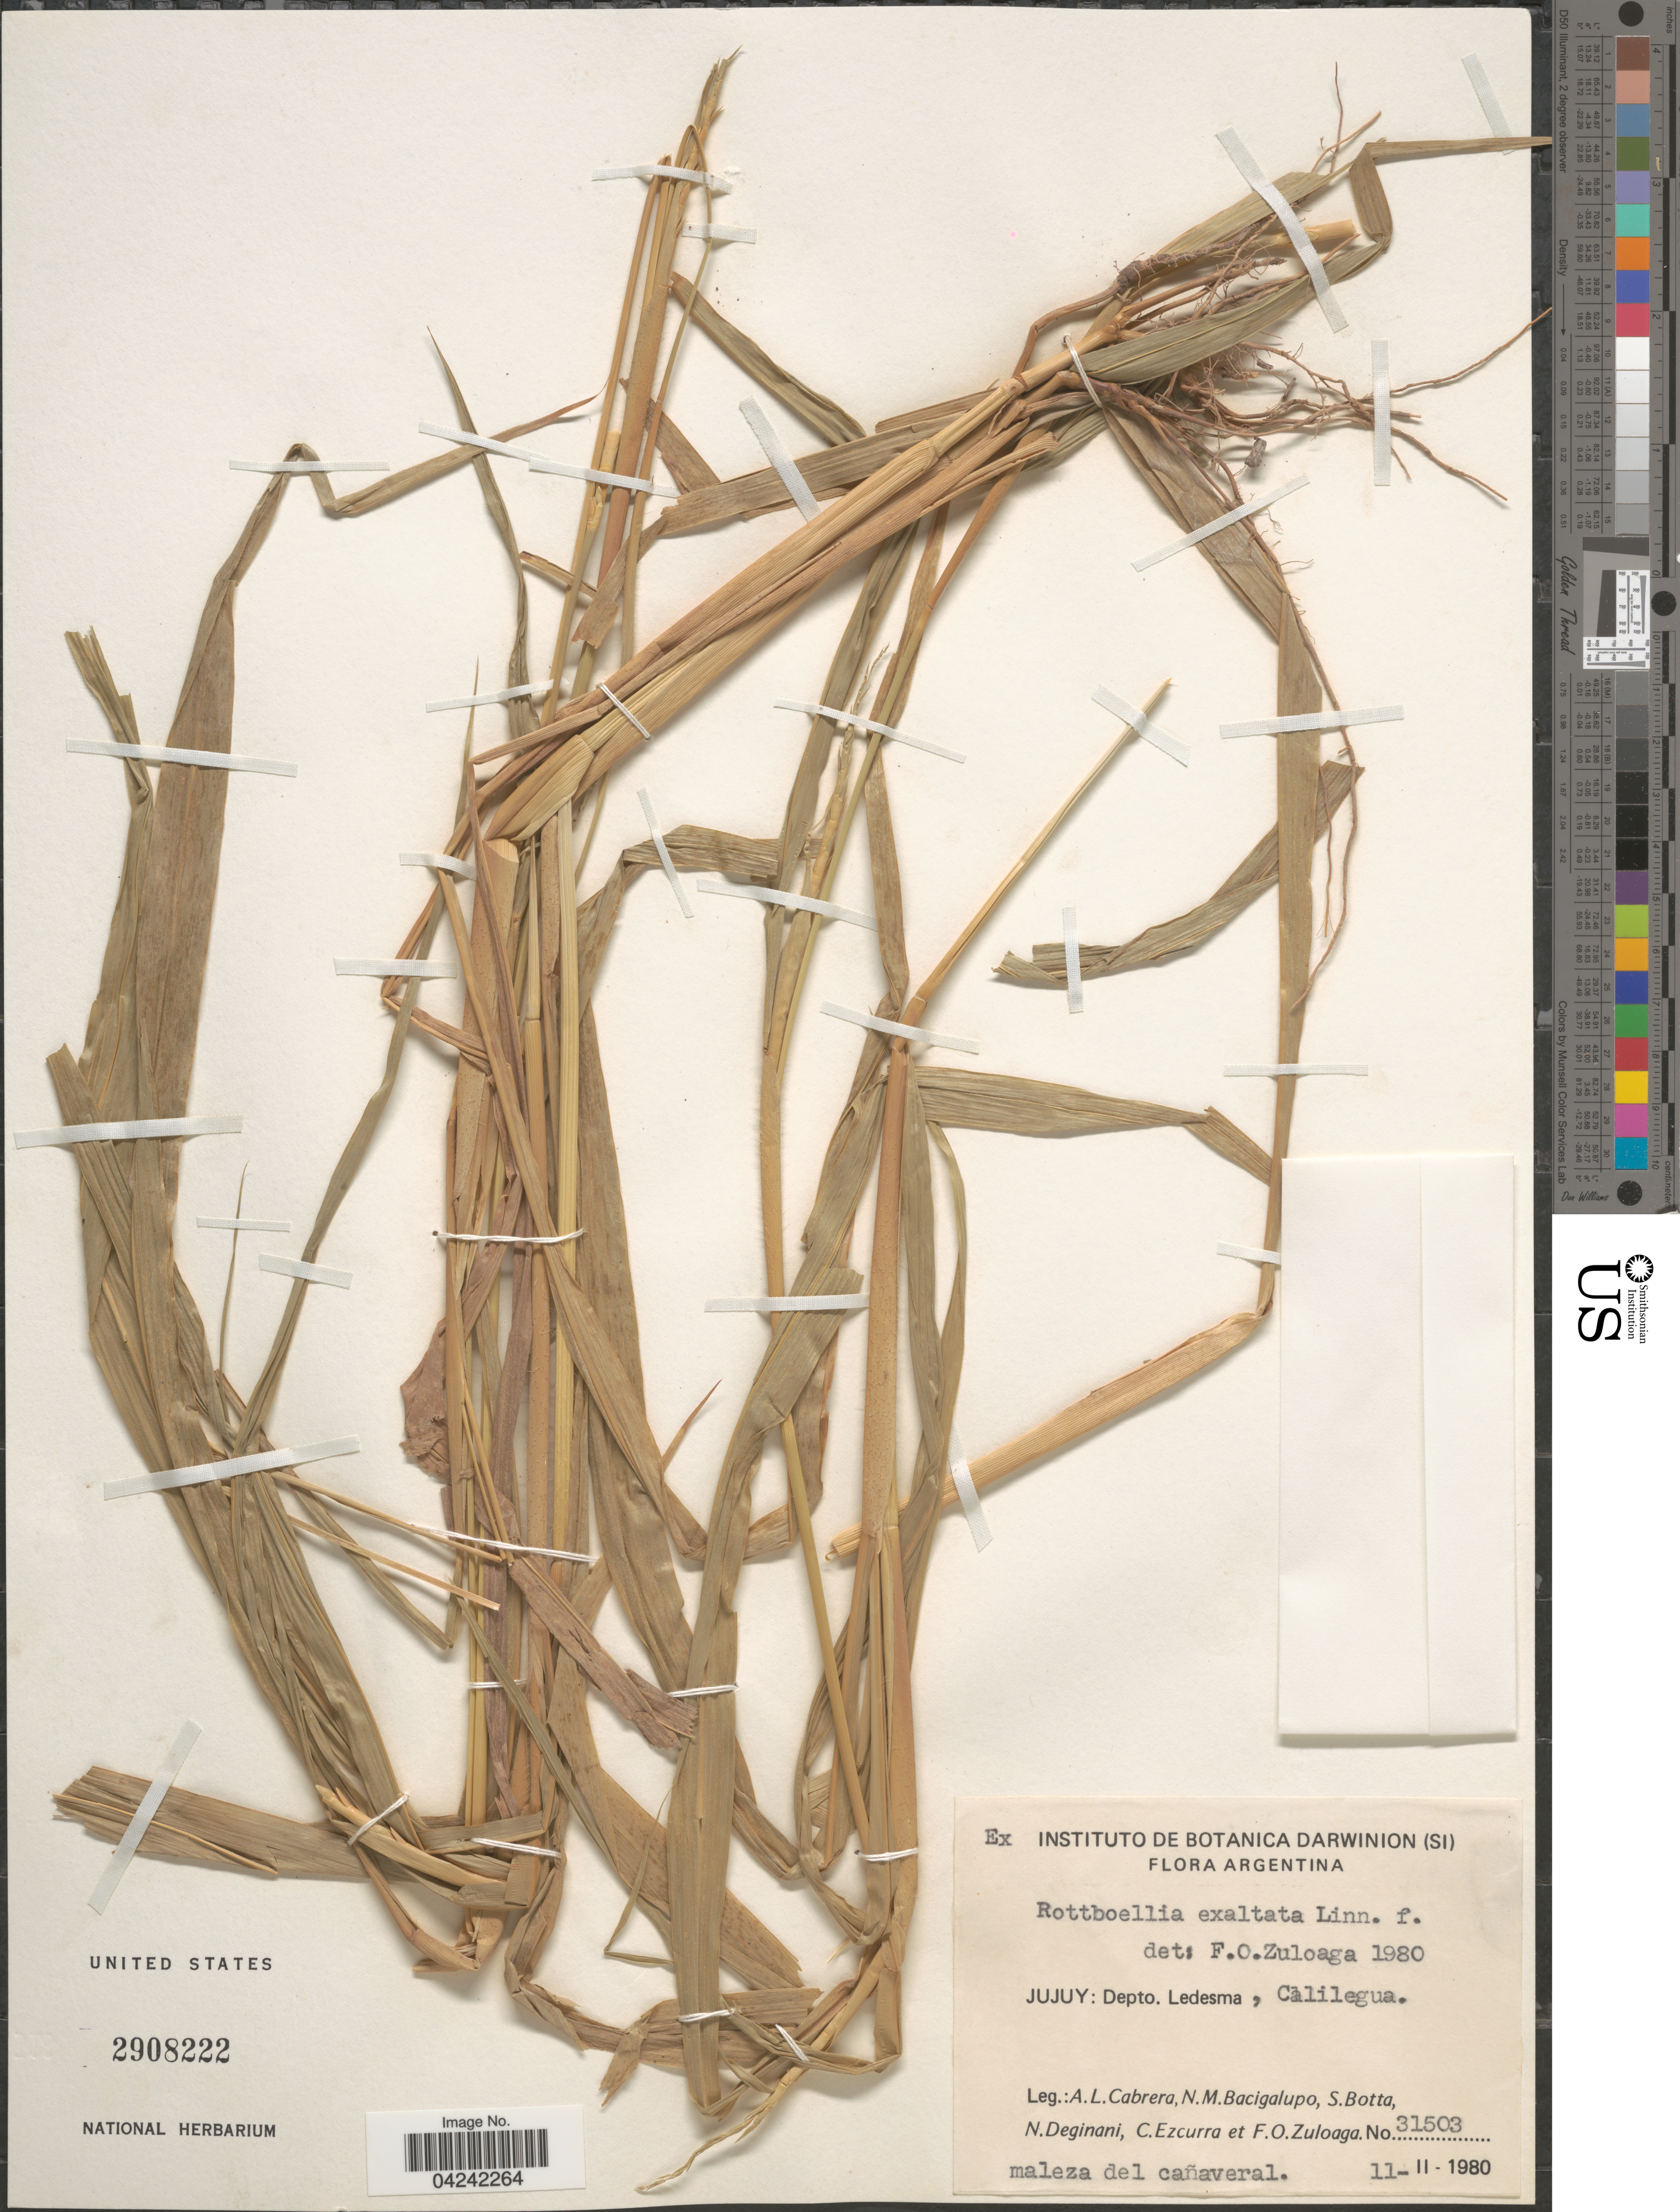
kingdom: Plantae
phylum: Tracheophyta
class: Liliopsida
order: Poales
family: Poaceae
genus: Rottboellia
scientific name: Rottboellia cochinchinensis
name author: (Lour.) Clayton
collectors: A. L. Cabrera, N. M. Bacigalupo, S. Botta, N. Deginani & et al.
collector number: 31503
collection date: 1980-02-11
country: Argentina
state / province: Jujuy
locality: Depto. Ledesma , Calilegua.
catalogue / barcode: US 2908222